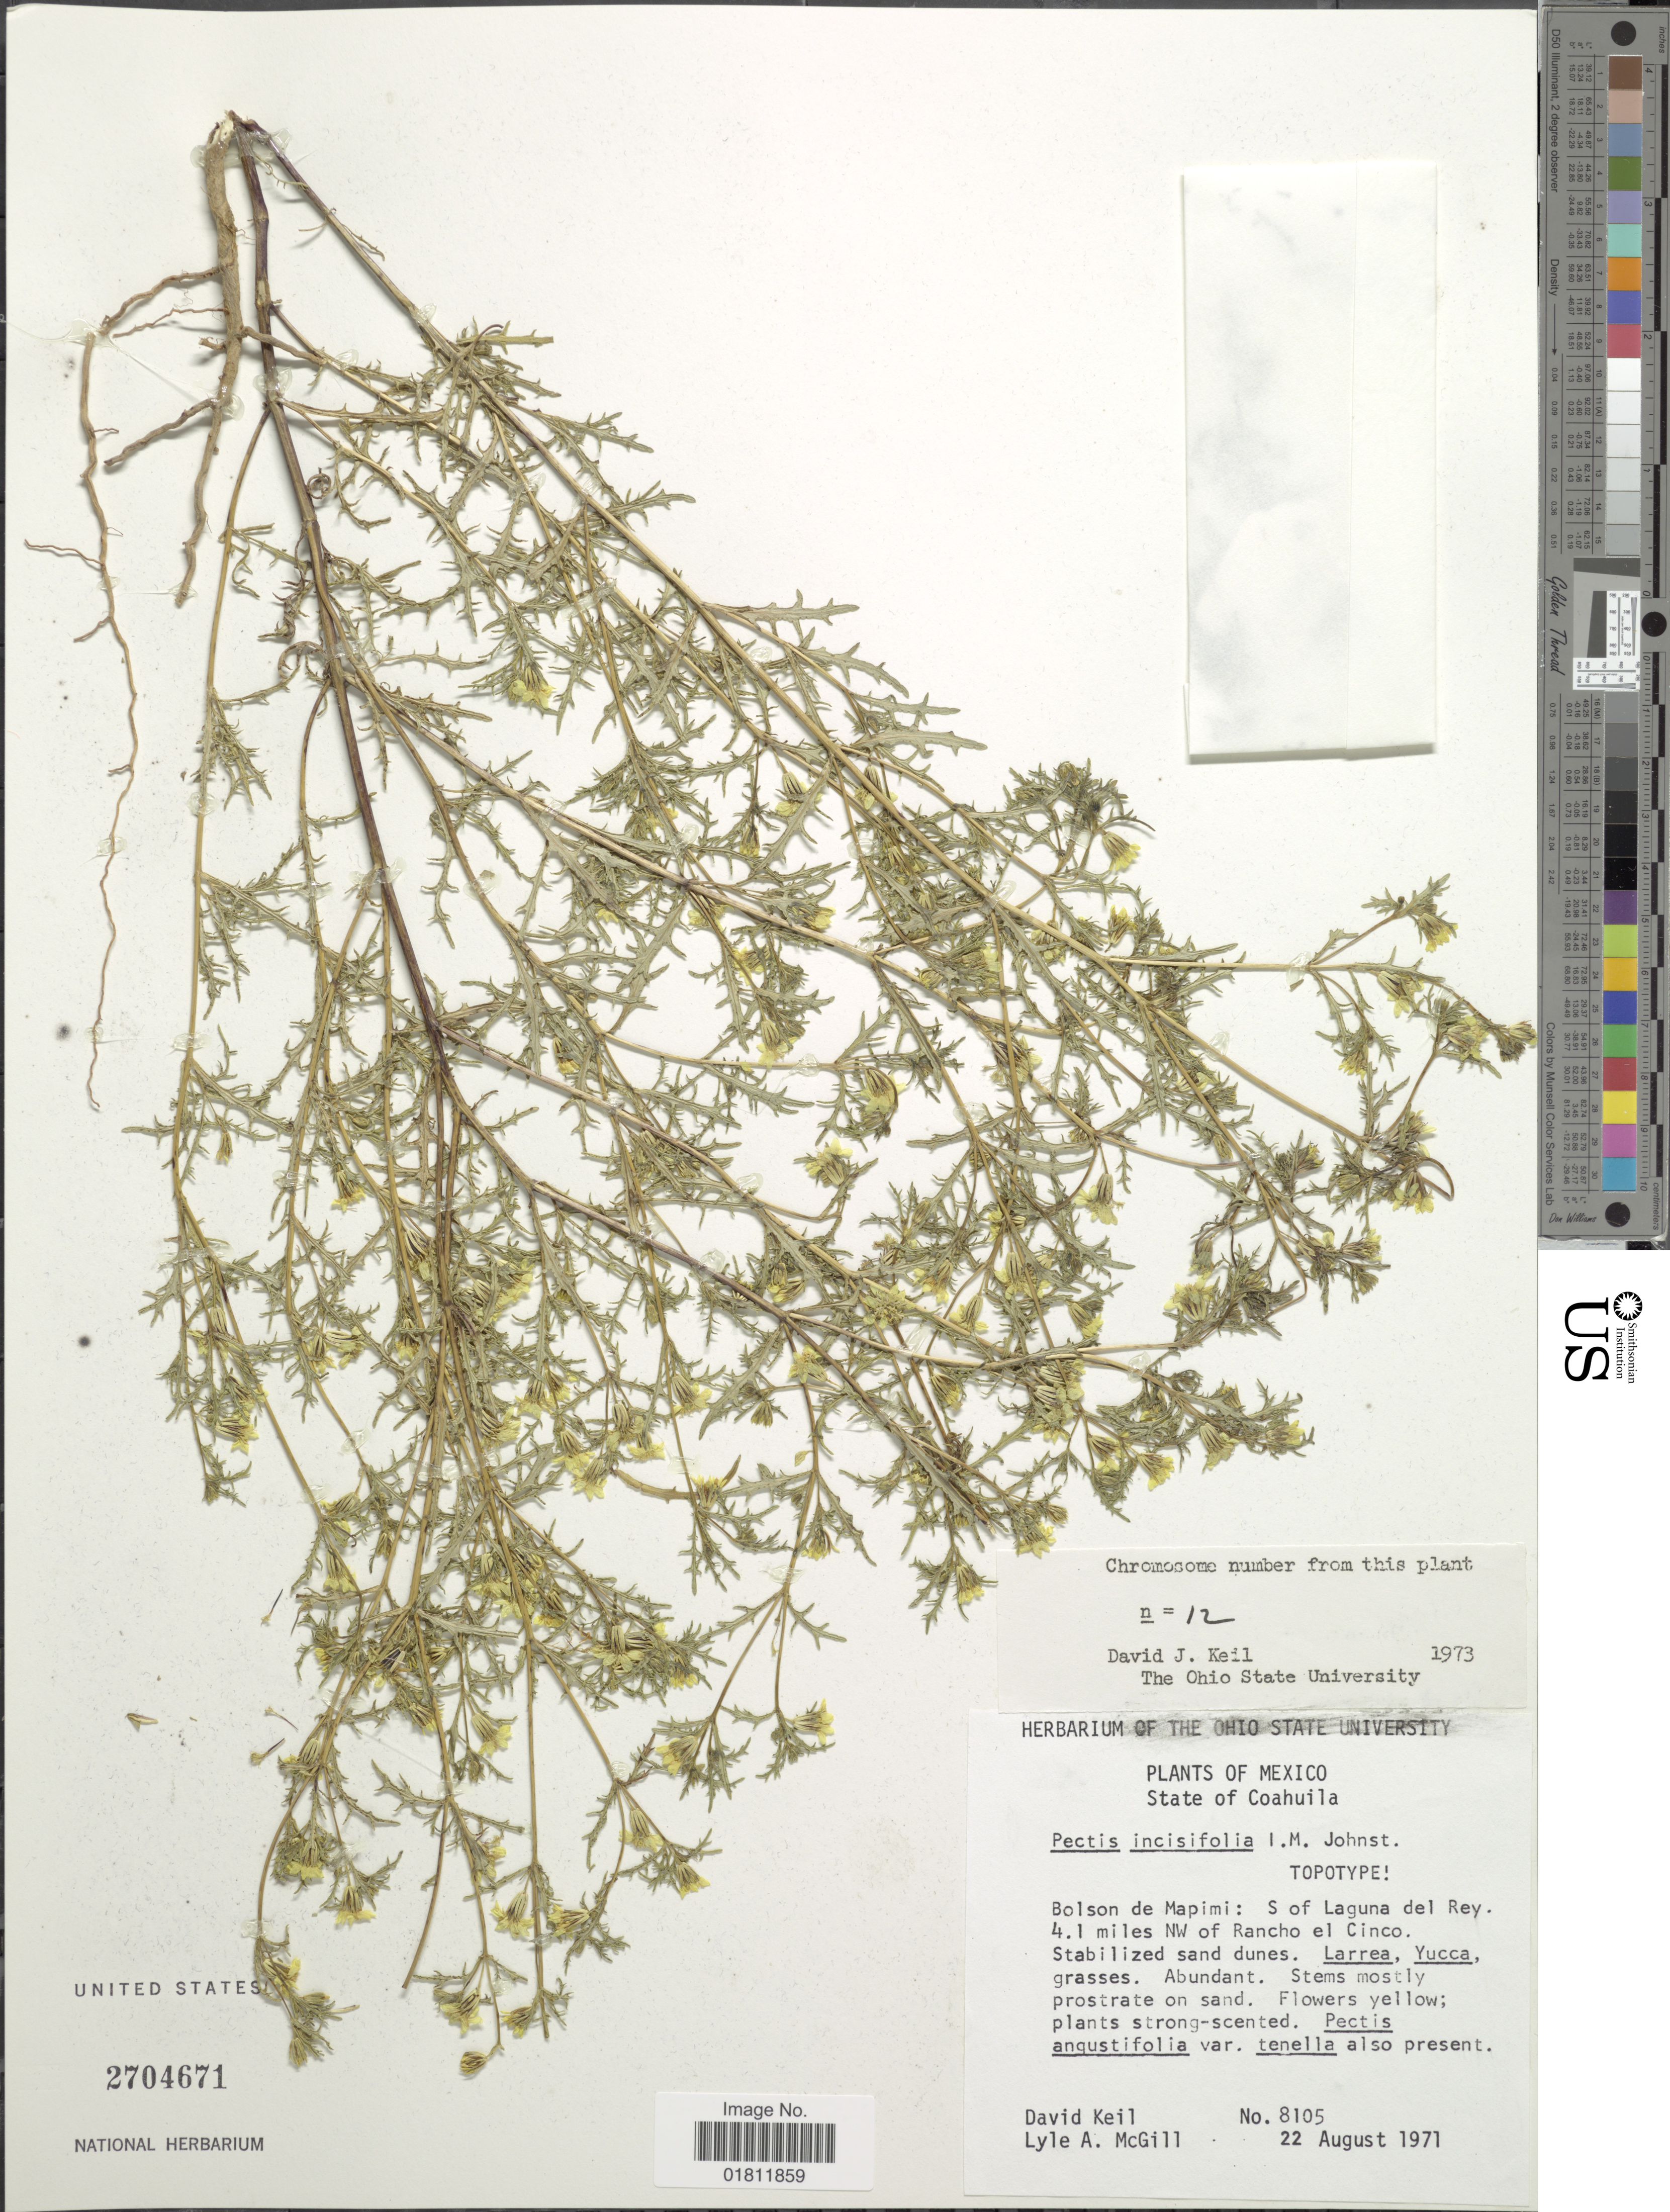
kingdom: Plantae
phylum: Tracheophyta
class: Magnoliopsida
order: Asterales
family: Asteraceae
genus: Pectis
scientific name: Pectis incisifolia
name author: I.M. Johnst.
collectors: D. J. Keil & L. McGill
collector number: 8105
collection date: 1971-08-22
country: Mexico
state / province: Coahuila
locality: State of Coahuila. Bolson de Mapimi: S of Laguna del Rey. 4.1 mi. N of Rancho el Cinco.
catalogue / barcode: US 2704671